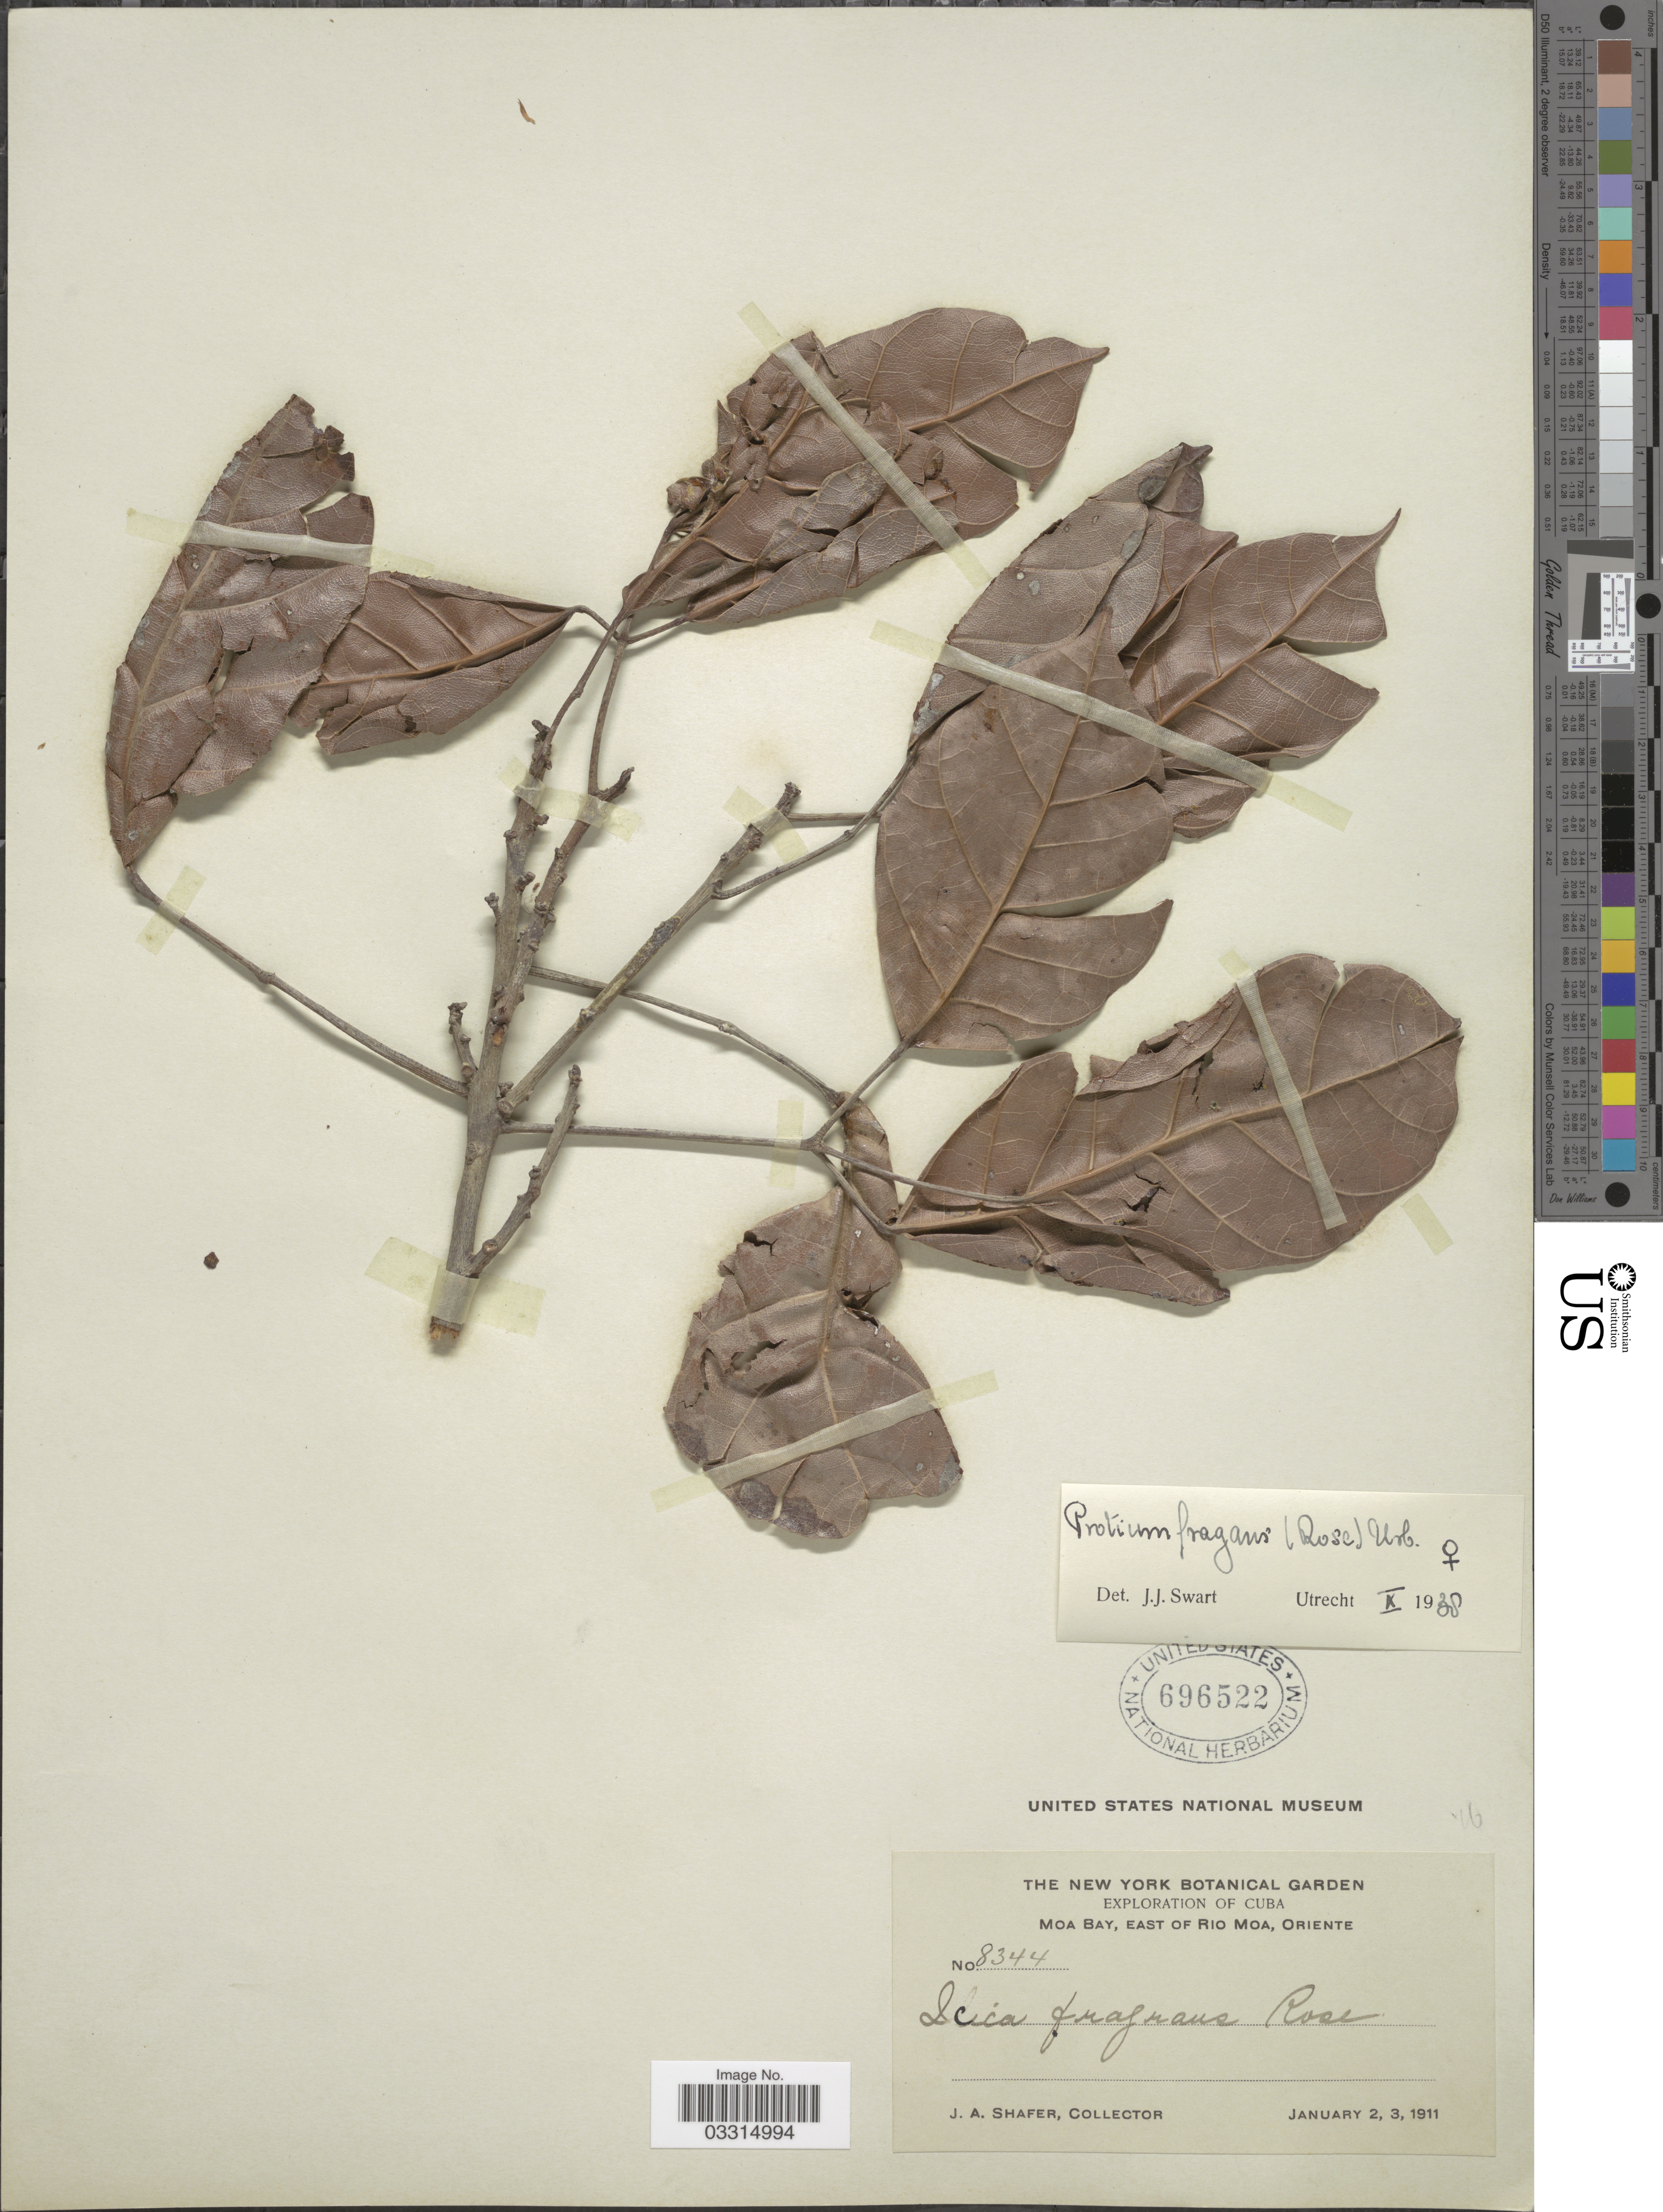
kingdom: Plantae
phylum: Tracheophyta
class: Magnoliopsida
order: Sapindales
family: Burseraceae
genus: Protium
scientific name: Protium fragrans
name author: (Rose) Urb.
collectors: J. A. Shafer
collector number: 8344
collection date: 1911-01-02/1911-01-03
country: Cuba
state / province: Oriente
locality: Moa Bay, east of Rio Moa.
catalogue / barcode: US 696522